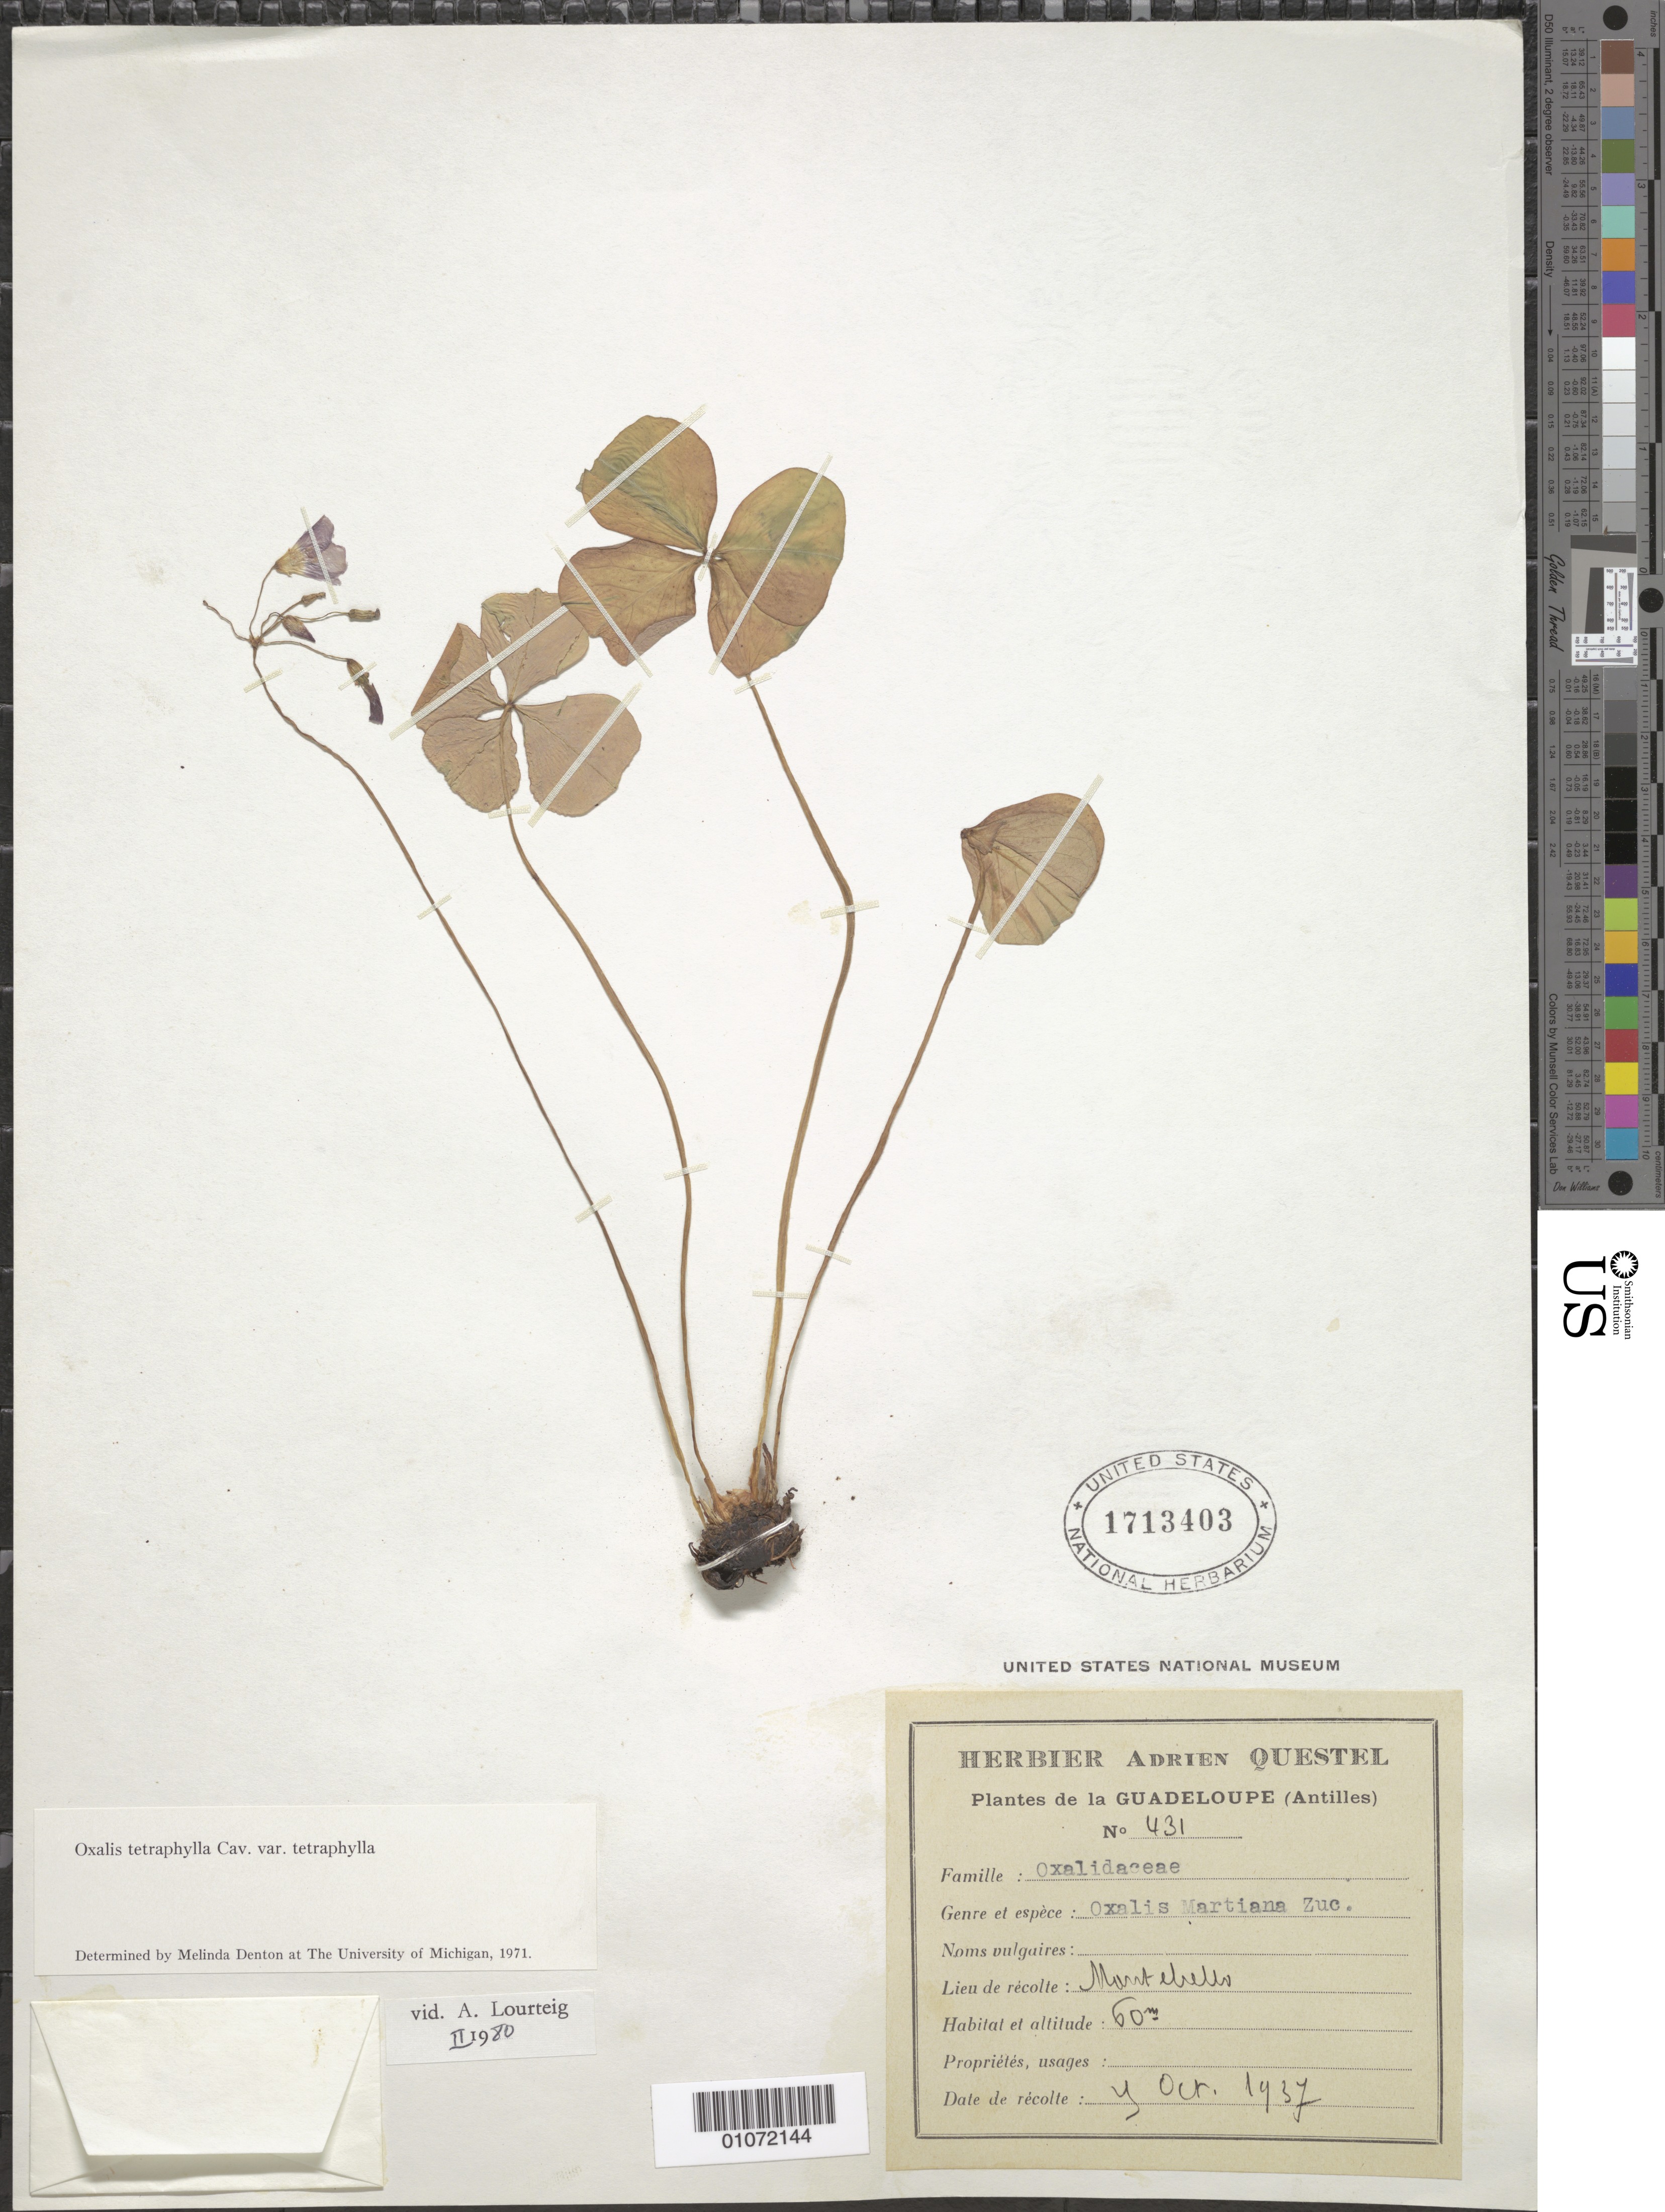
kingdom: Plantae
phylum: Tracheophyta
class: Magnoliopsida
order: Oxalidales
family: Oxalidaceae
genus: Oxalis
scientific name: Oxalis tetraphylla var. tetraphylla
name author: Cav.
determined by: Lourteig, A.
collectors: A. Questel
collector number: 431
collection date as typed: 04 Oct 1934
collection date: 1934-10-04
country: Guadeloupe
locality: Mud shallow.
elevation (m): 60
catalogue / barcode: US 1713403